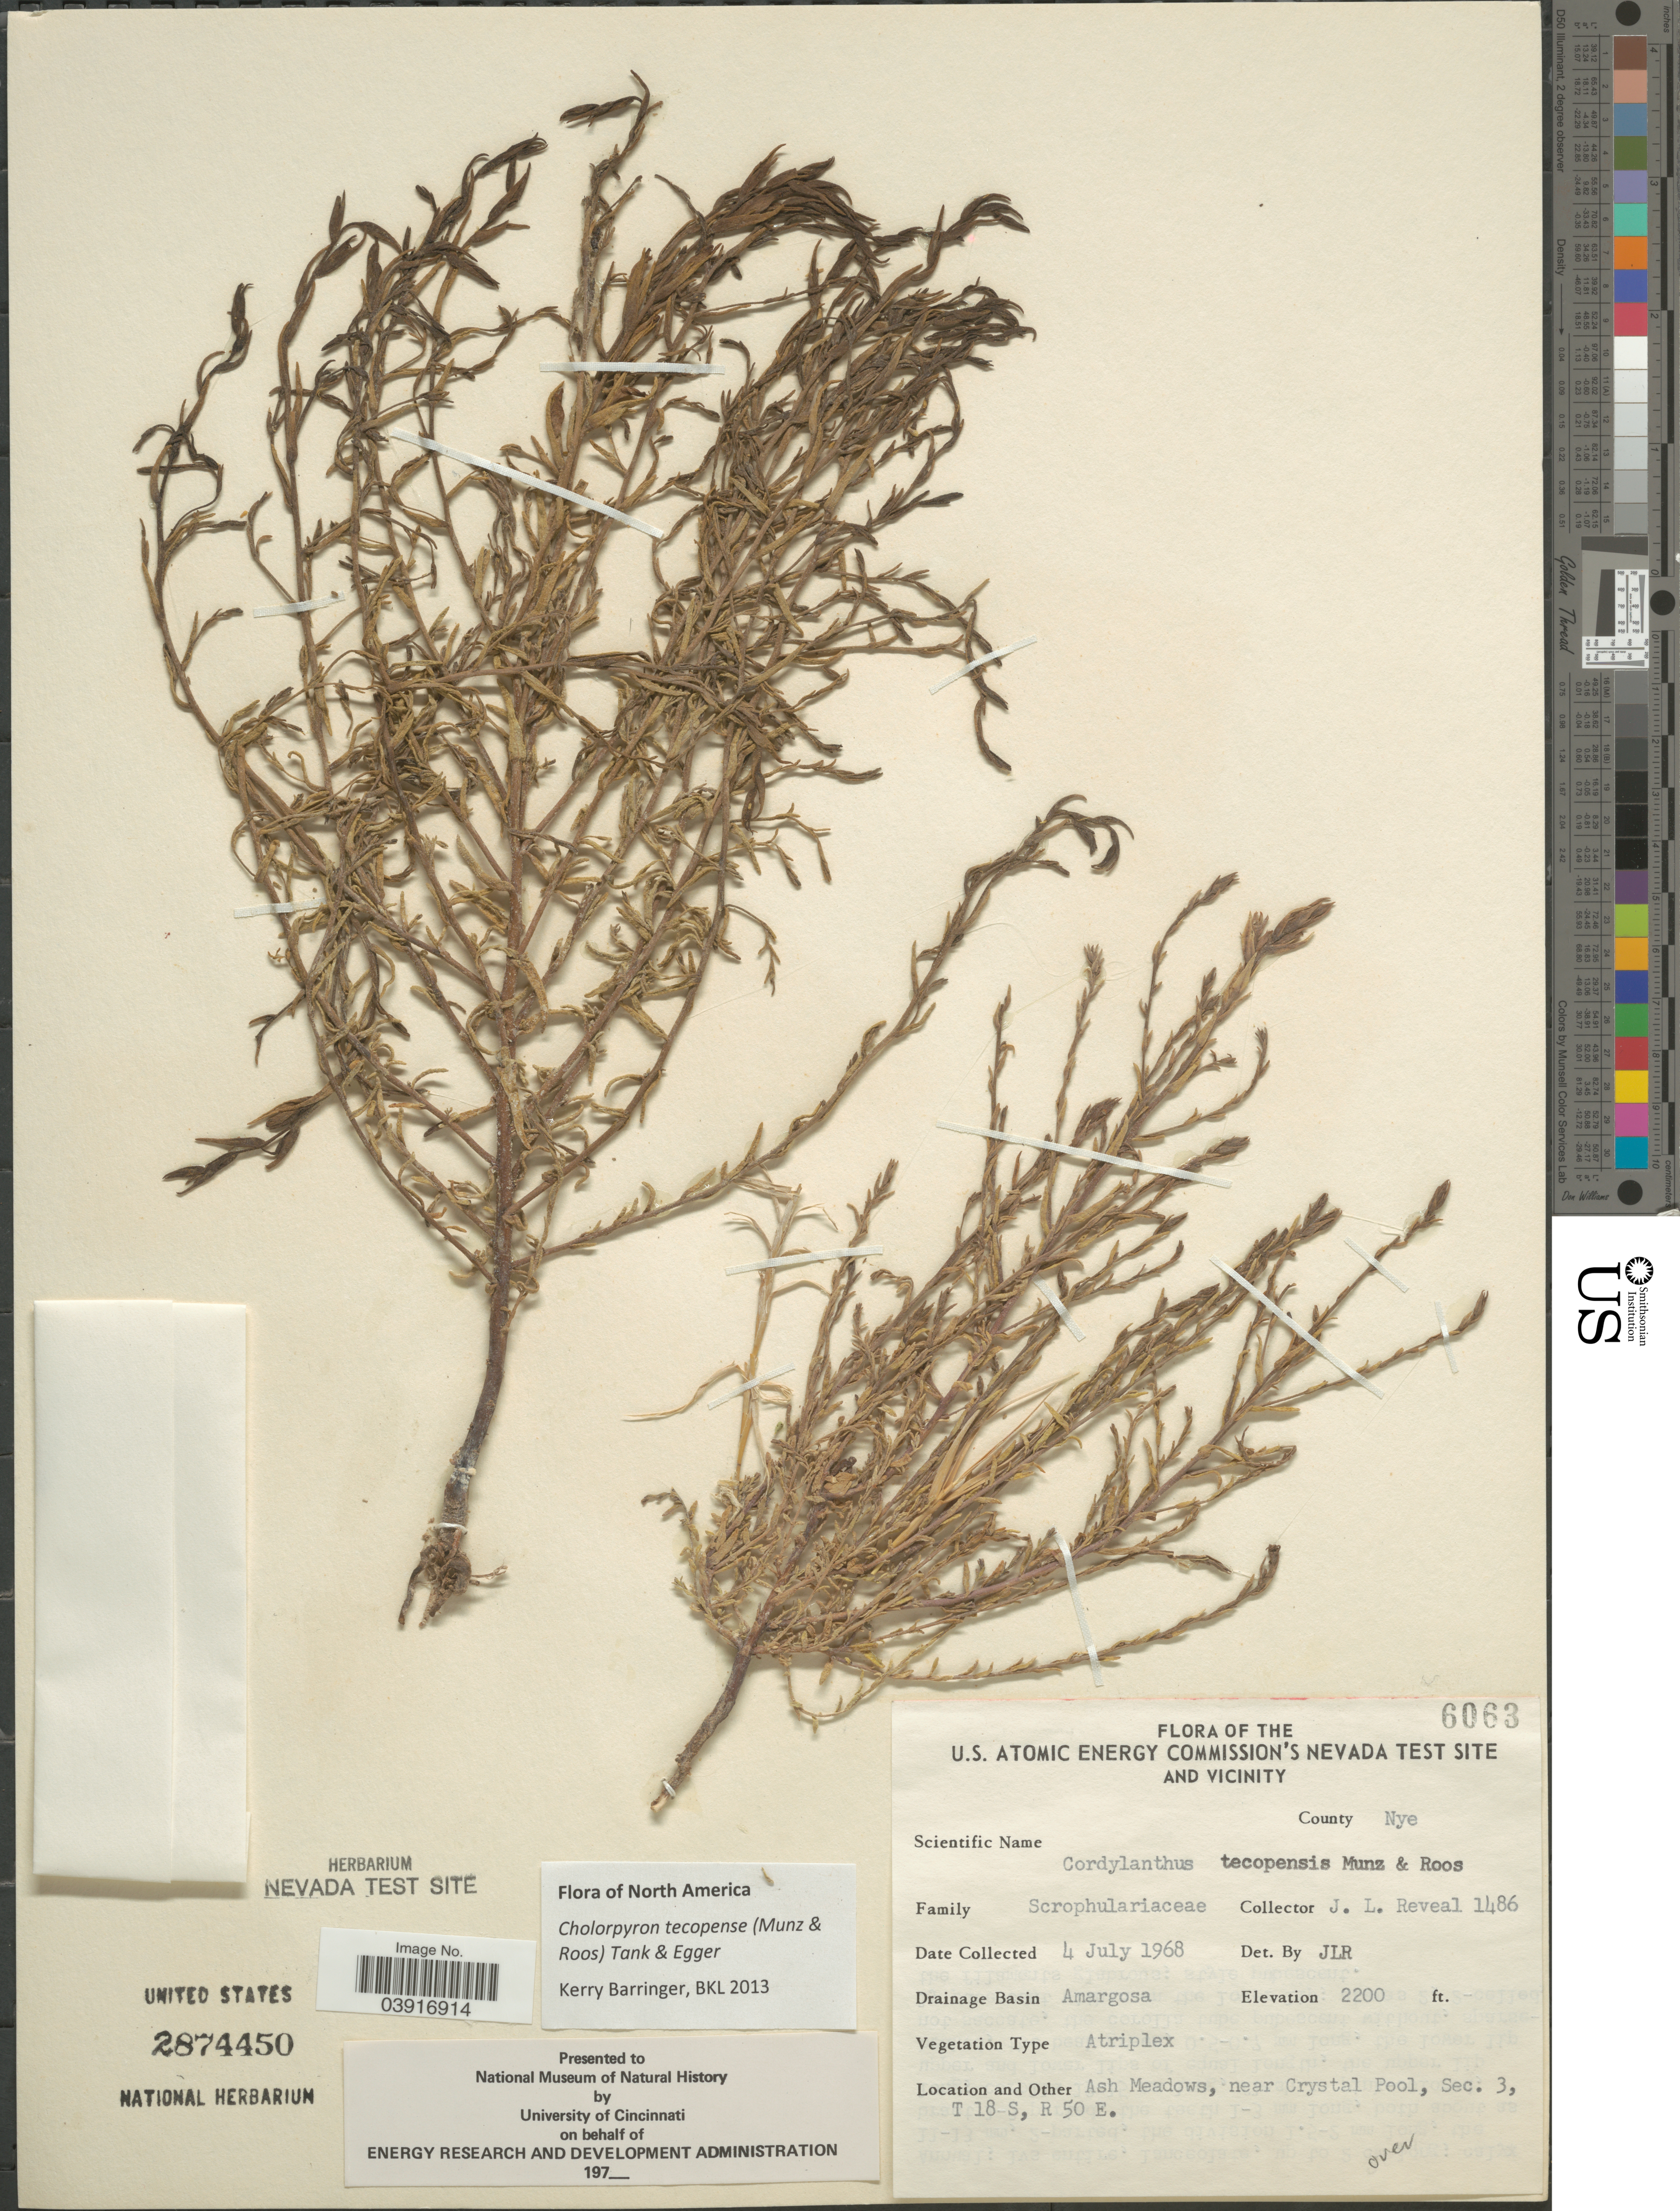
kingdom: Plantae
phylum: Tracheophyta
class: Magnoliopsida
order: Lamiales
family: Orobanchaceae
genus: Chloropyron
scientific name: Chloropyron tecopense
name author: (Munz) J.C. Roos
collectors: J. L. Reveal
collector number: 1486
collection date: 1968-07-04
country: United States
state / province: Nevada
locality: U.S. Atomic Energy Commision's Nevada Test Site and Vicinity. County Nye. Drainage Basin Amargosa. Ash Meadows, near Crystal Pool, Sec. 3, T 18 S, R 50 E.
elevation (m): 671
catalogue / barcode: US 2874450